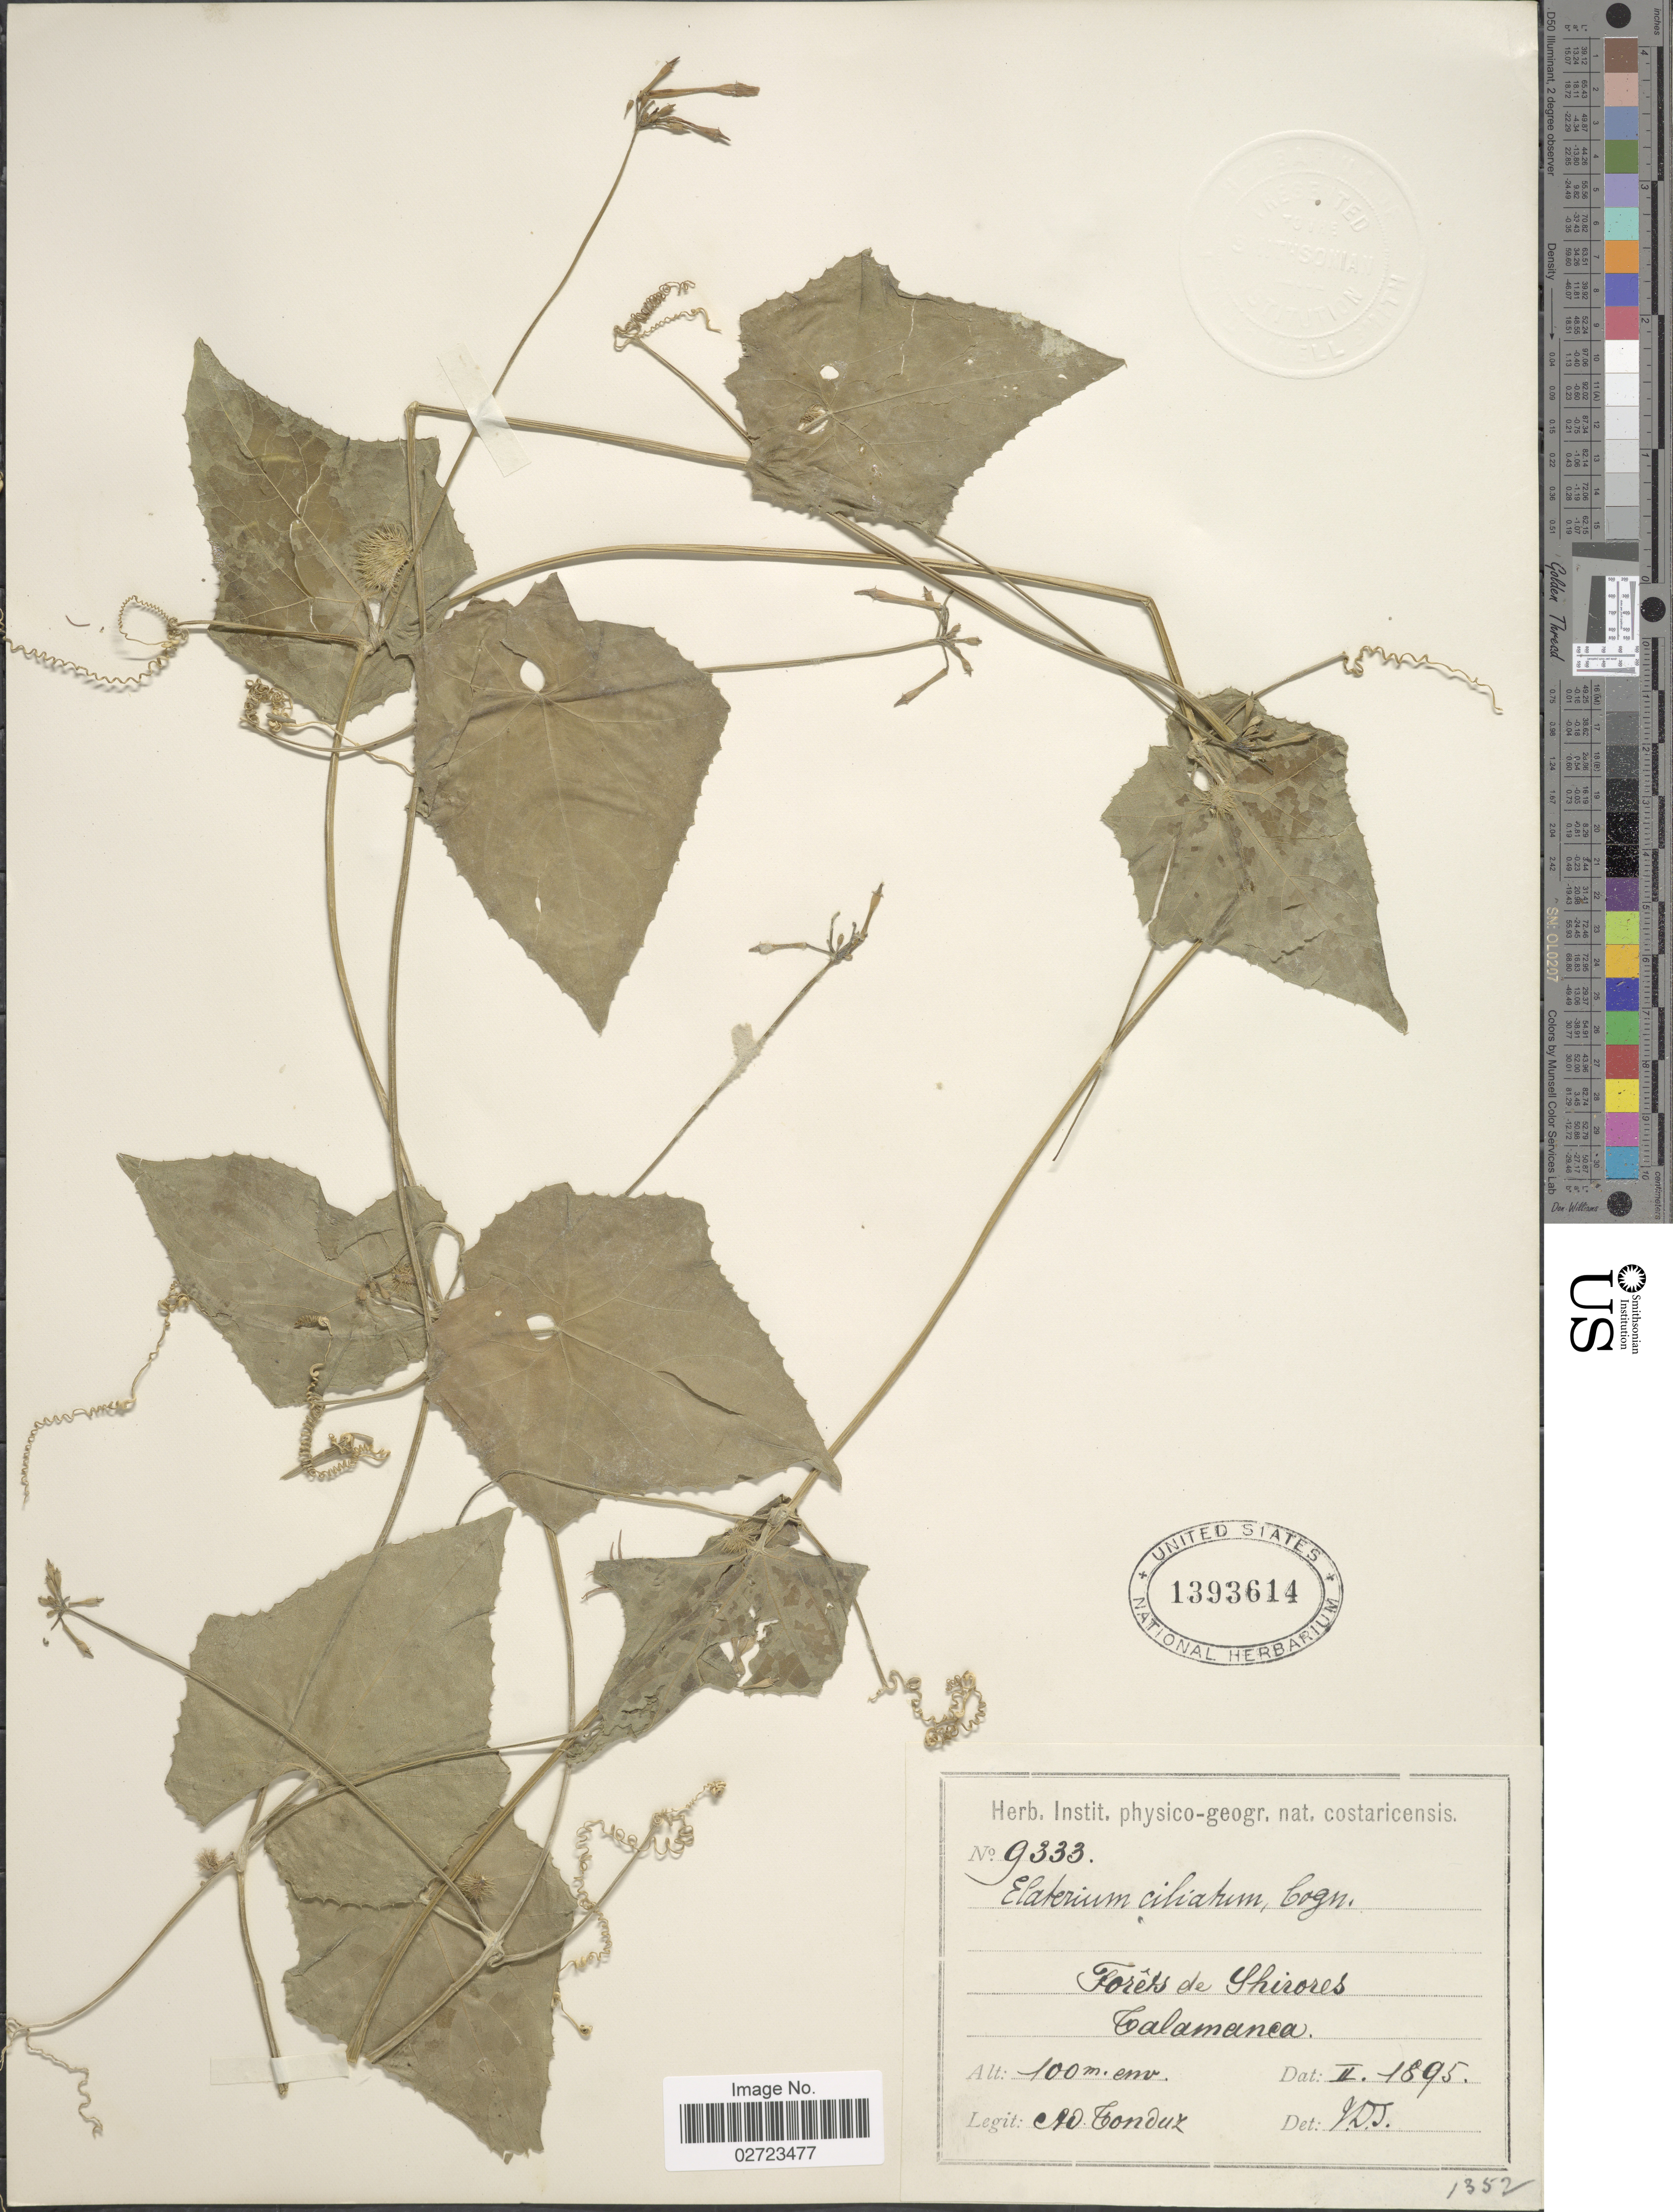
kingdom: Plantae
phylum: Tracheophyta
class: Magnoliopsida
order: Cucurbitales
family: Cucurbitaceae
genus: Cyclanthera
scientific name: Cyclanthera carthagenensis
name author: (Jacq.) H. Schaef. & S.S. Renner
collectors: A. Tonduz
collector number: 9333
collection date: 1895-02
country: Costa Rica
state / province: Limón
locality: Forêts de Shirores, Talamanca.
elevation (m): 100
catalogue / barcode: US 1393614